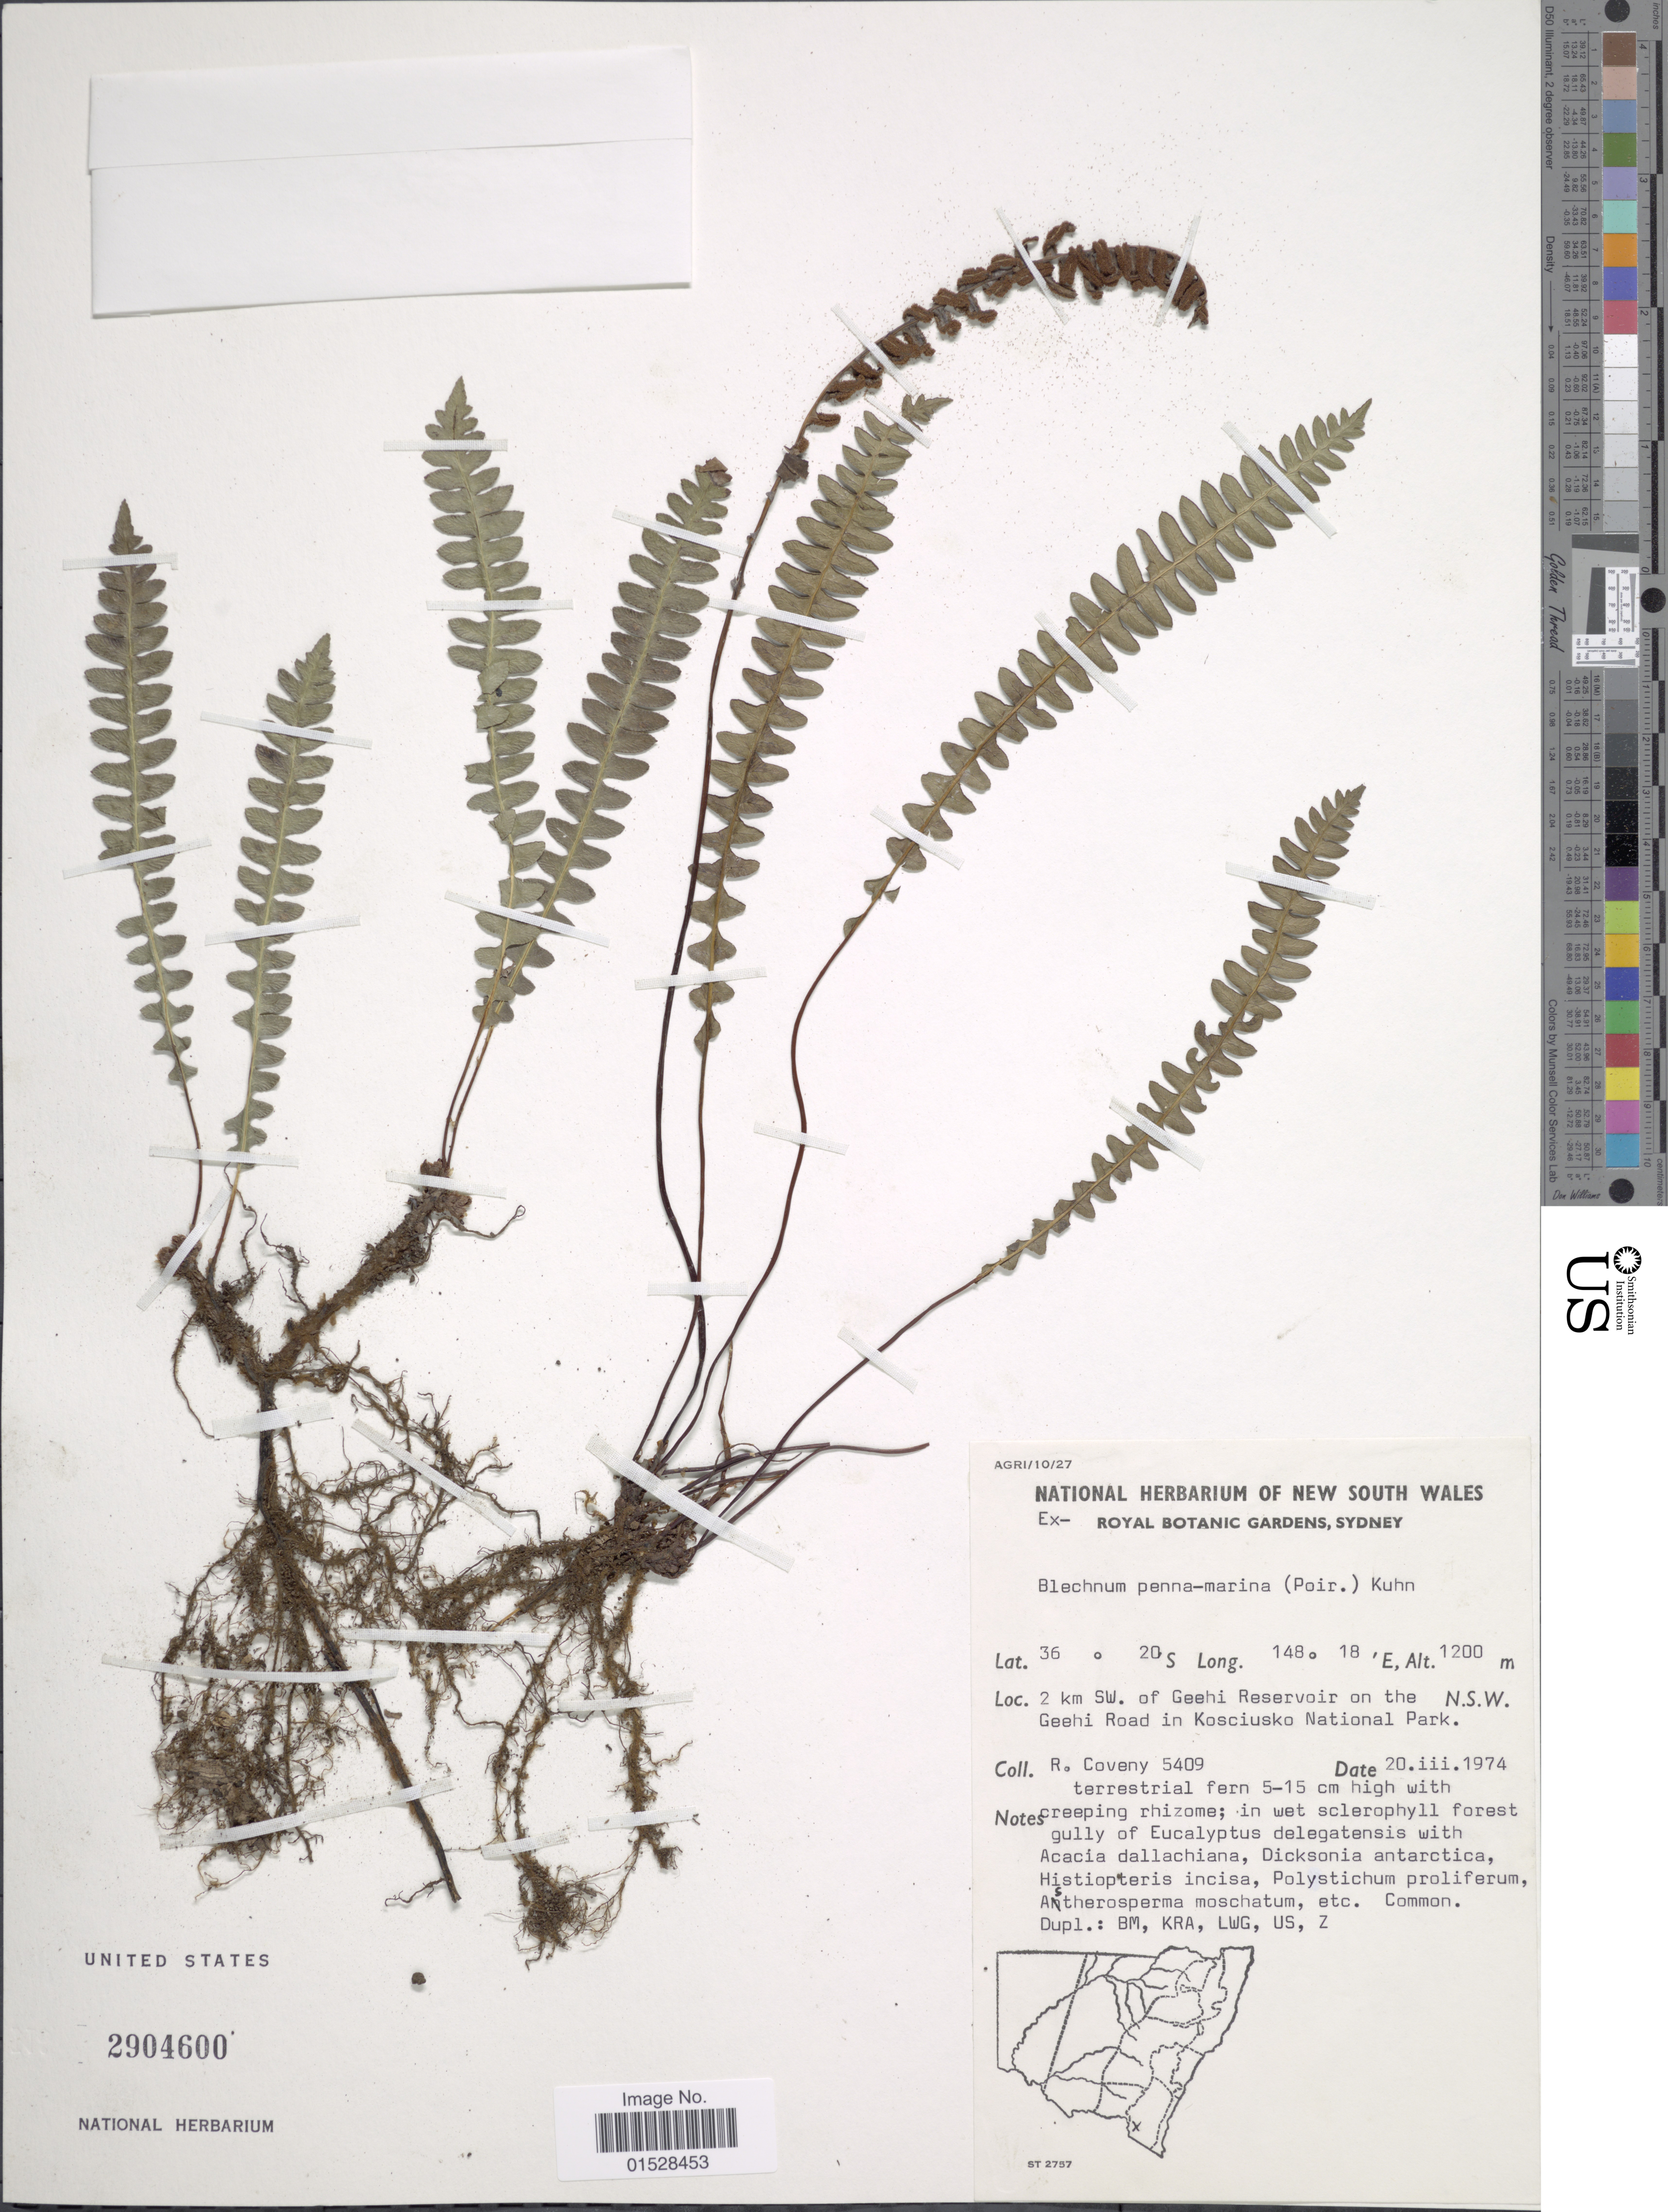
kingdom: Plantae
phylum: Tracheophyta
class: Polypodiopsida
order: Polypodiales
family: Blechnaceae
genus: Blechnum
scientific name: Blechnum penna-marina subsp. alpina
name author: T.C. Chambers & P. A. Farrant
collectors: R. Coveny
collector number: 5409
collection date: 1974-03-20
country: Australia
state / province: New South Wales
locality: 2 km SW. of Geehi Reservoir on the Geehi Road in Kosciusko National Park.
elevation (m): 1200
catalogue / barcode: US 2904600